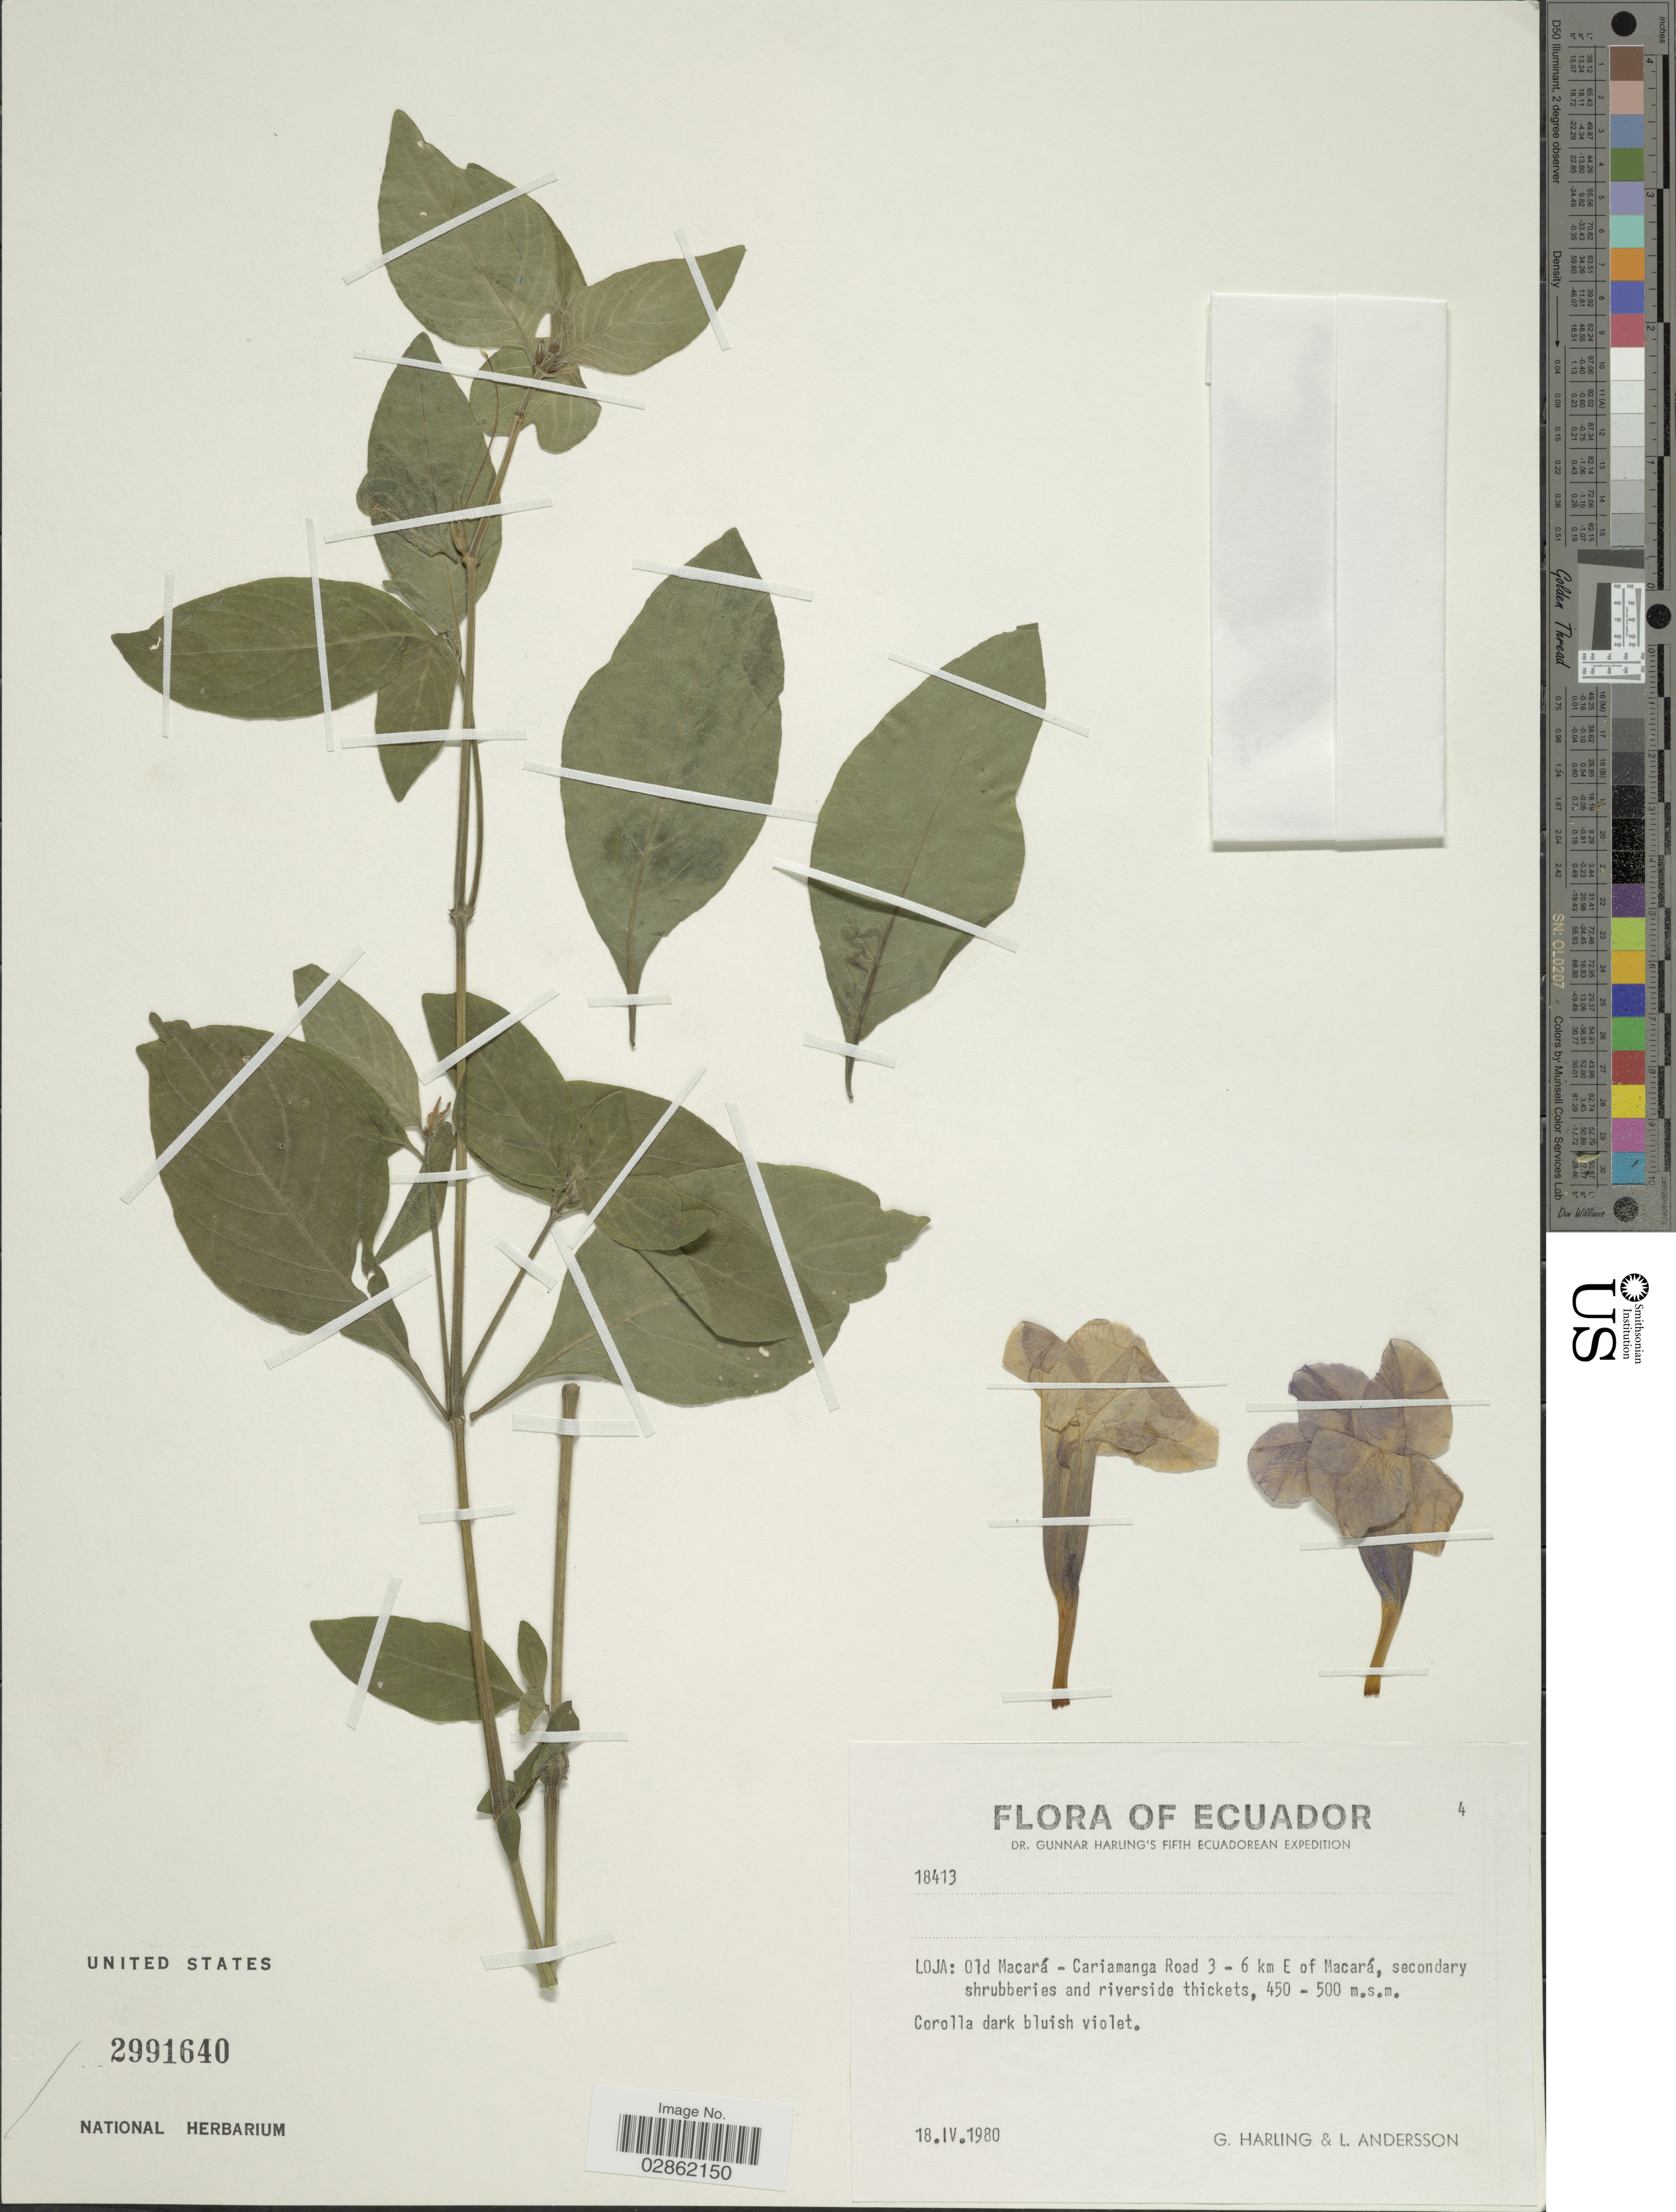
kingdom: Plantae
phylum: Tracheophyta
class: Magnoliopsida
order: Lamiales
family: Acanthaceae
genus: Ruellia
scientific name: Ruellia spectabilis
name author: (Hook.) G. Nicholson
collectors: G. Harling & L. Andersson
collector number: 18413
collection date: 1980-04-18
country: Ecuador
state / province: Loja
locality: Old Macará-Cariamanga Road 3-6 km E of Macará.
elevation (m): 450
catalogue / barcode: US 2991640